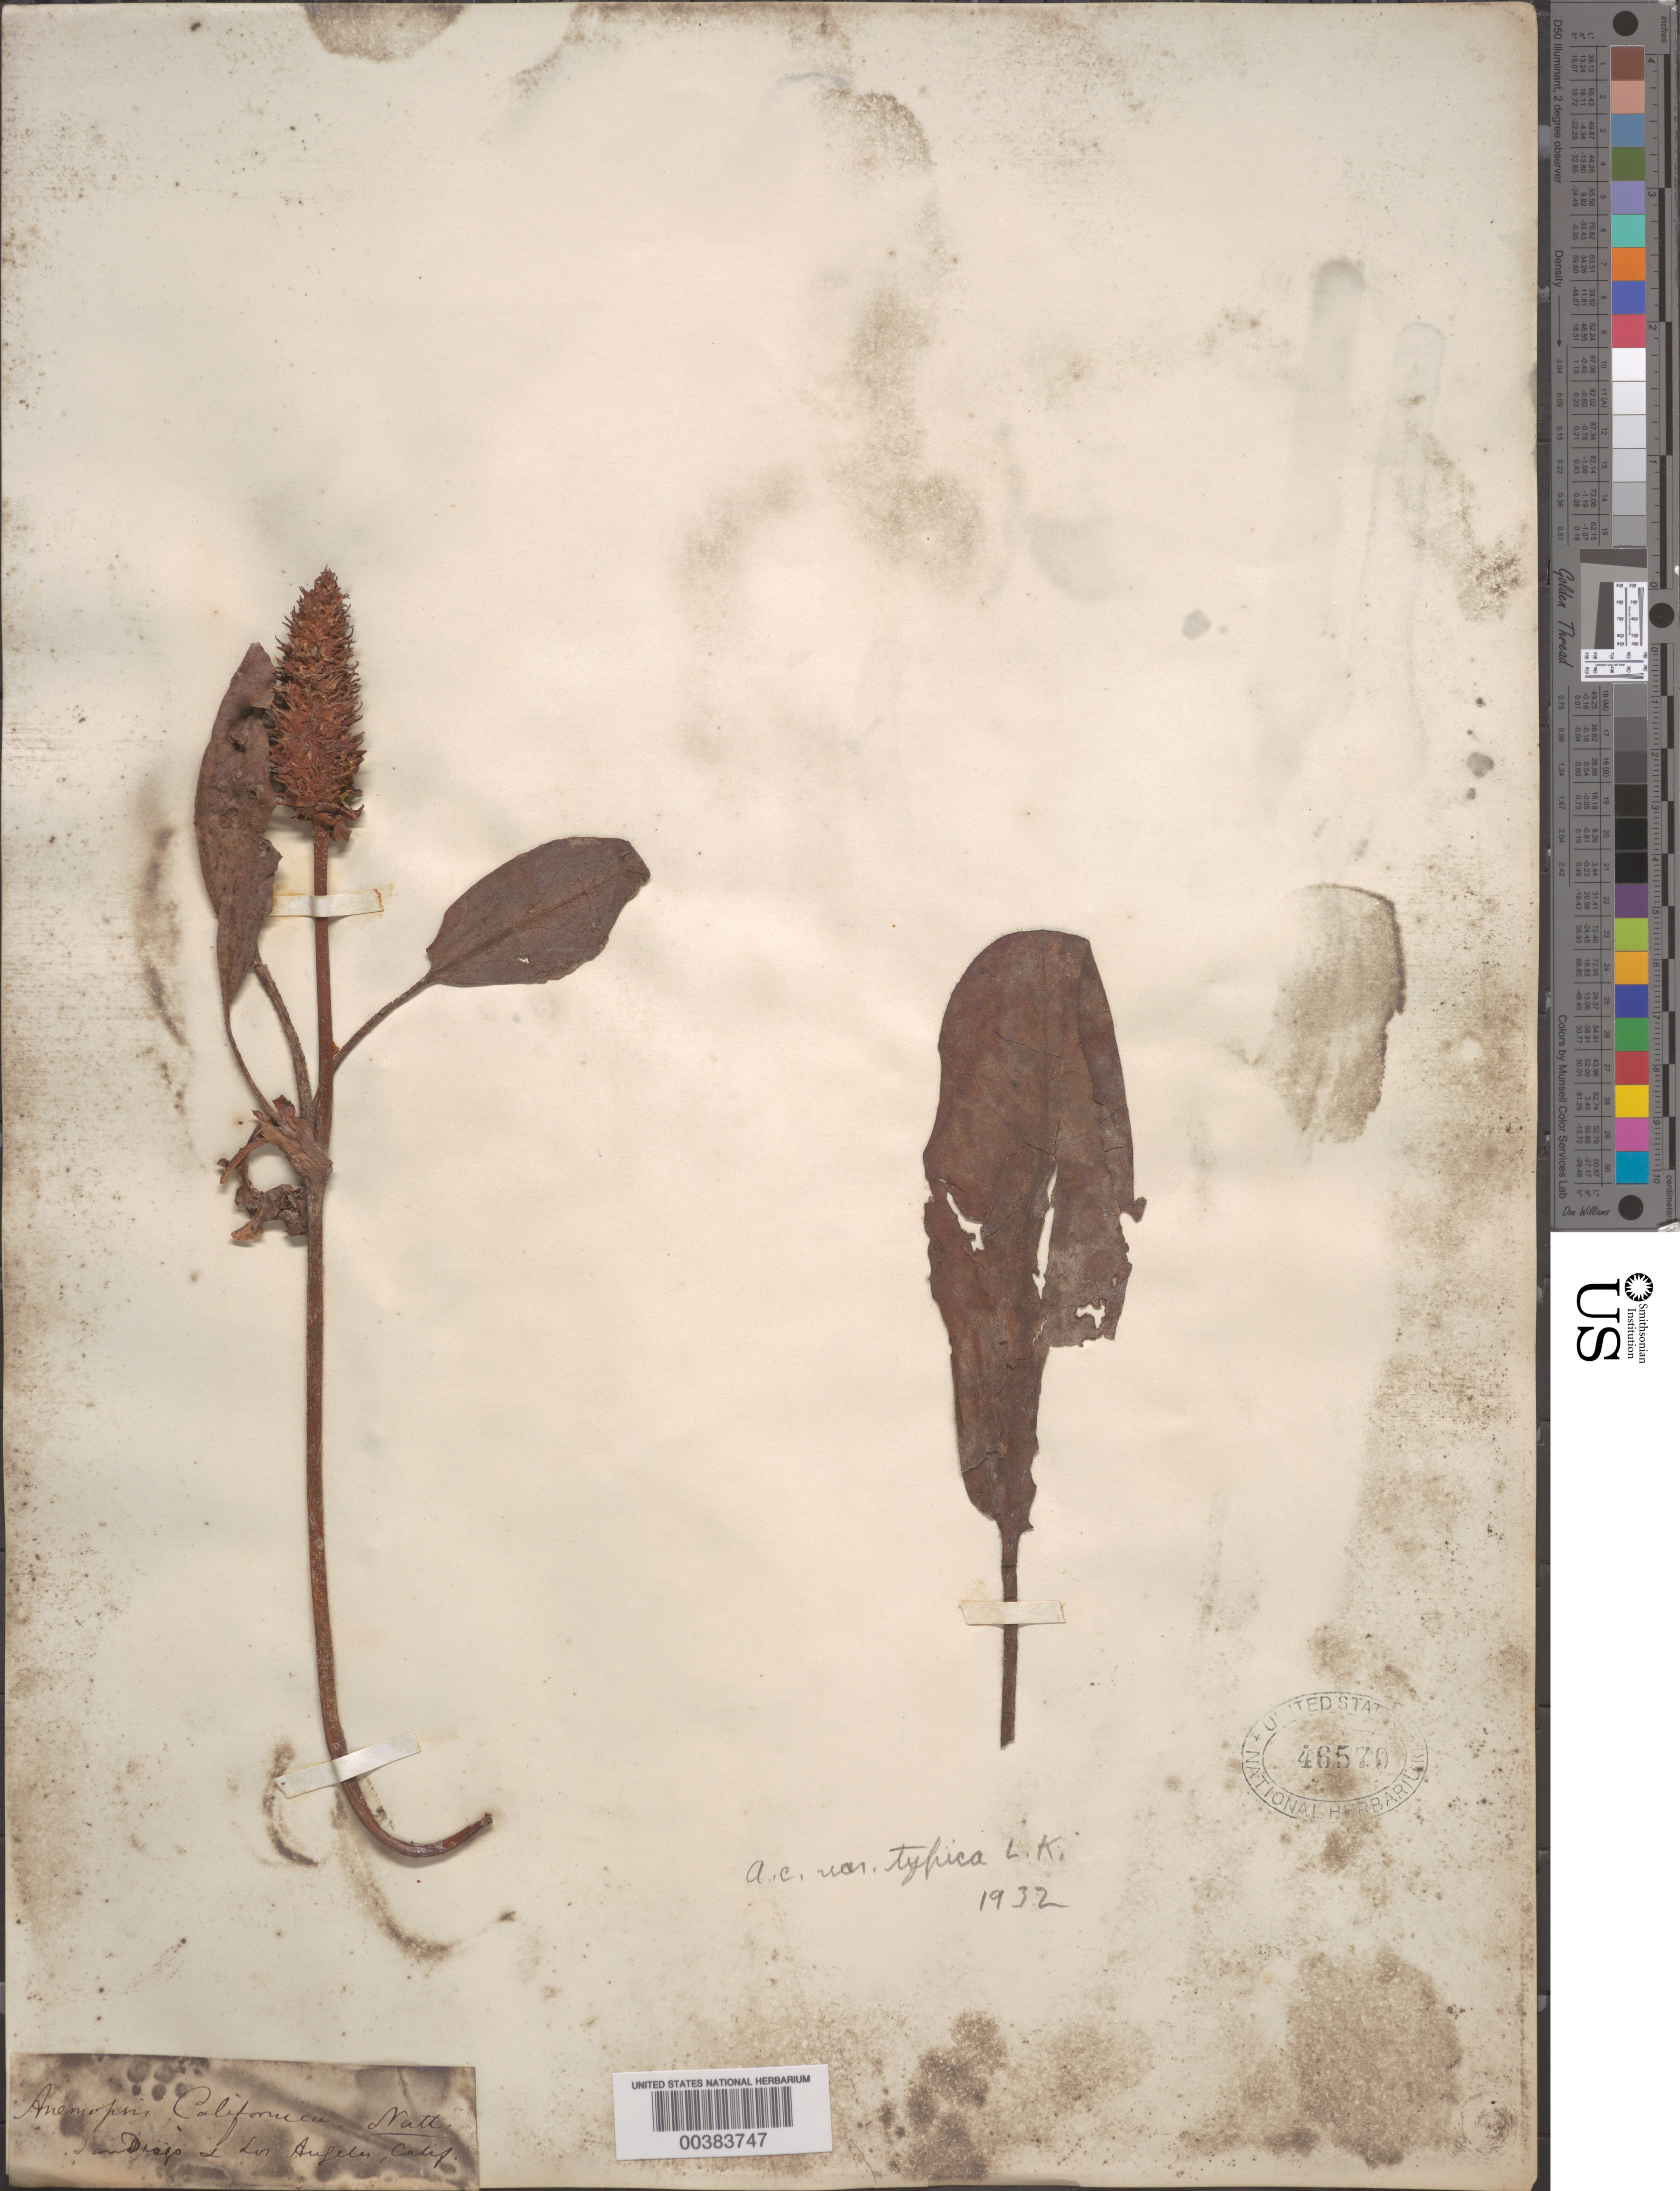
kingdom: Plantae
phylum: Tracheophyta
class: Magnoliopsida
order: Piperales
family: Saururaceae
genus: Anemopsis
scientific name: Anemopsis californica var. typica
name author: Kelso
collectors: A. Kellogg & W. G. W. Harford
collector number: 1141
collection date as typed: May 1868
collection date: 1868-05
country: United States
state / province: California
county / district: San Diego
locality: San diego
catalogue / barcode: US 38032-2